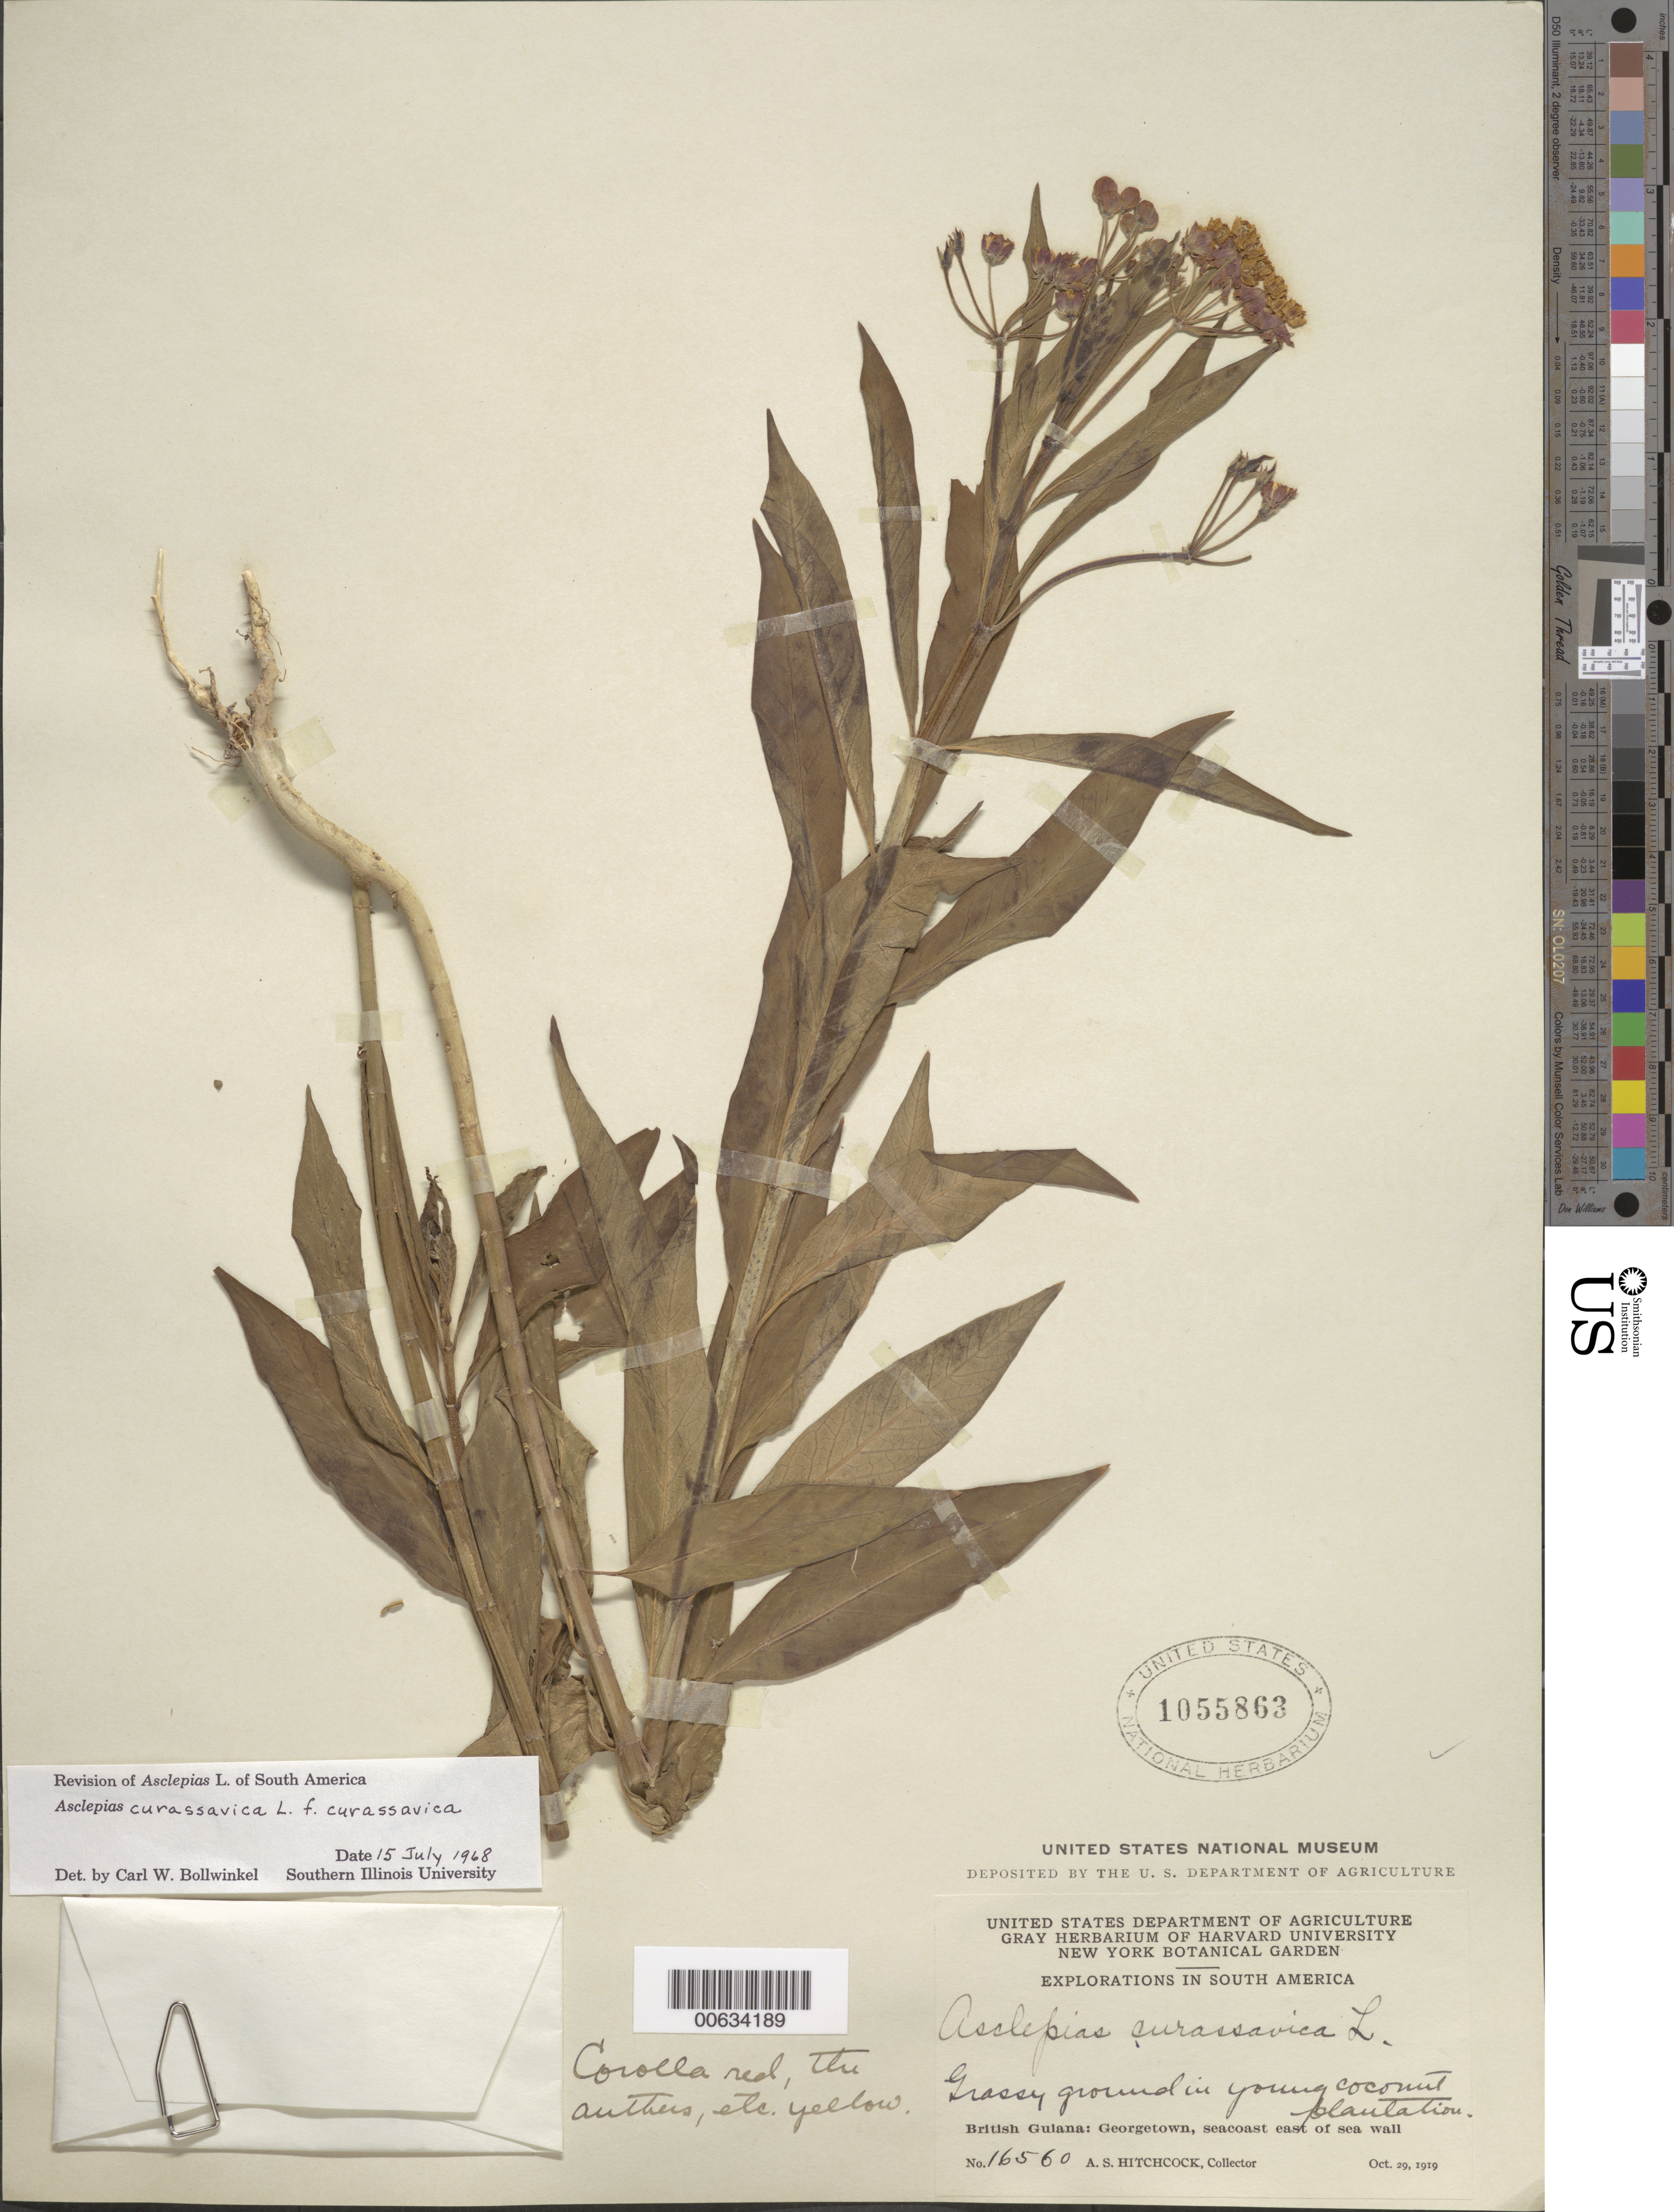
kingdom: Plantae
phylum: Tracheophyta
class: Magnoliopsida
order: Gentianales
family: Apocynaceae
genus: Asclepias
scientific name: Asclepias curassavica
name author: L.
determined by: Bollwinkel, C. W.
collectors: A. S. Hitchcock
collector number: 16560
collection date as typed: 29-Oct-19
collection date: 1919-10-29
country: Guyana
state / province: Demerara-Mahaica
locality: Georgetown, seacoast E of sea wall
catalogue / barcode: US 1055863